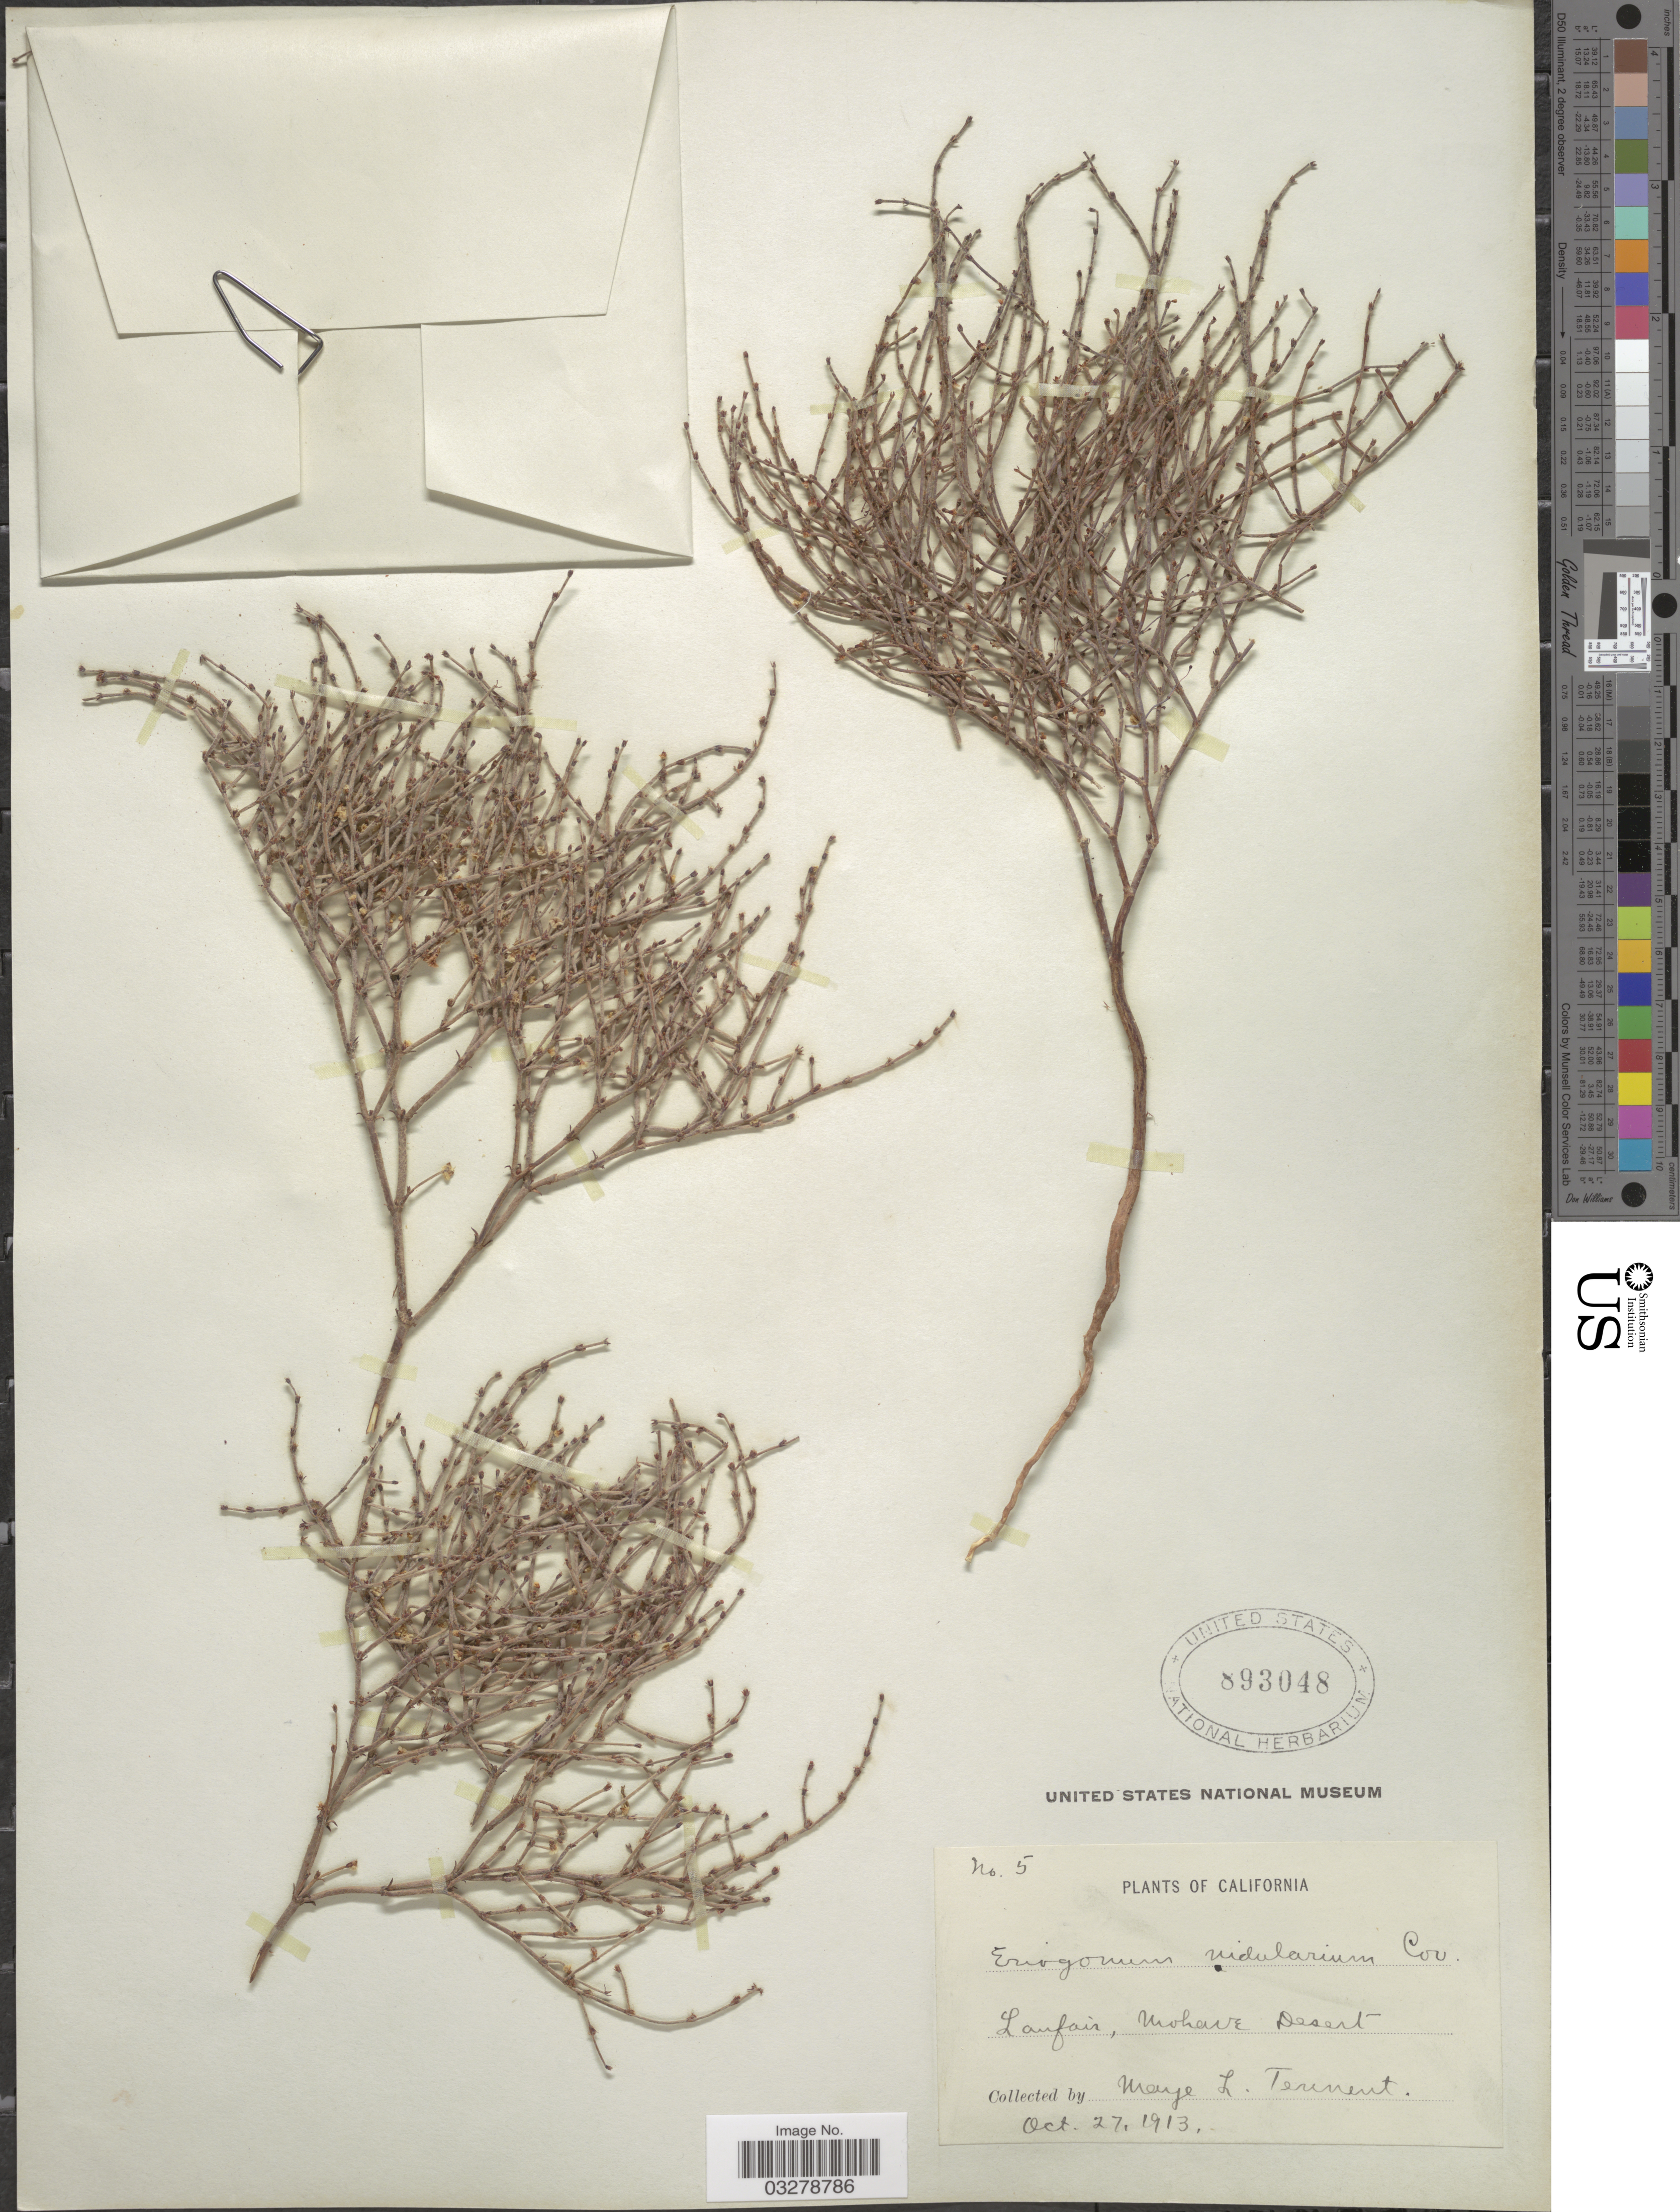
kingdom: Plantae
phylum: Tracheophyta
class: Magnoliopsida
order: Caryophyllales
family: Polygonaceae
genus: Eriogonum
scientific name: Eriogonum nidularium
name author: Coville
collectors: M. Tennent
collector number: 5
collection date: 1913-10-27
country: United States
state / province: California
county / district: Kern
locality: Lanfair, Mohave Desert.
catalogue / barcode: US 893048